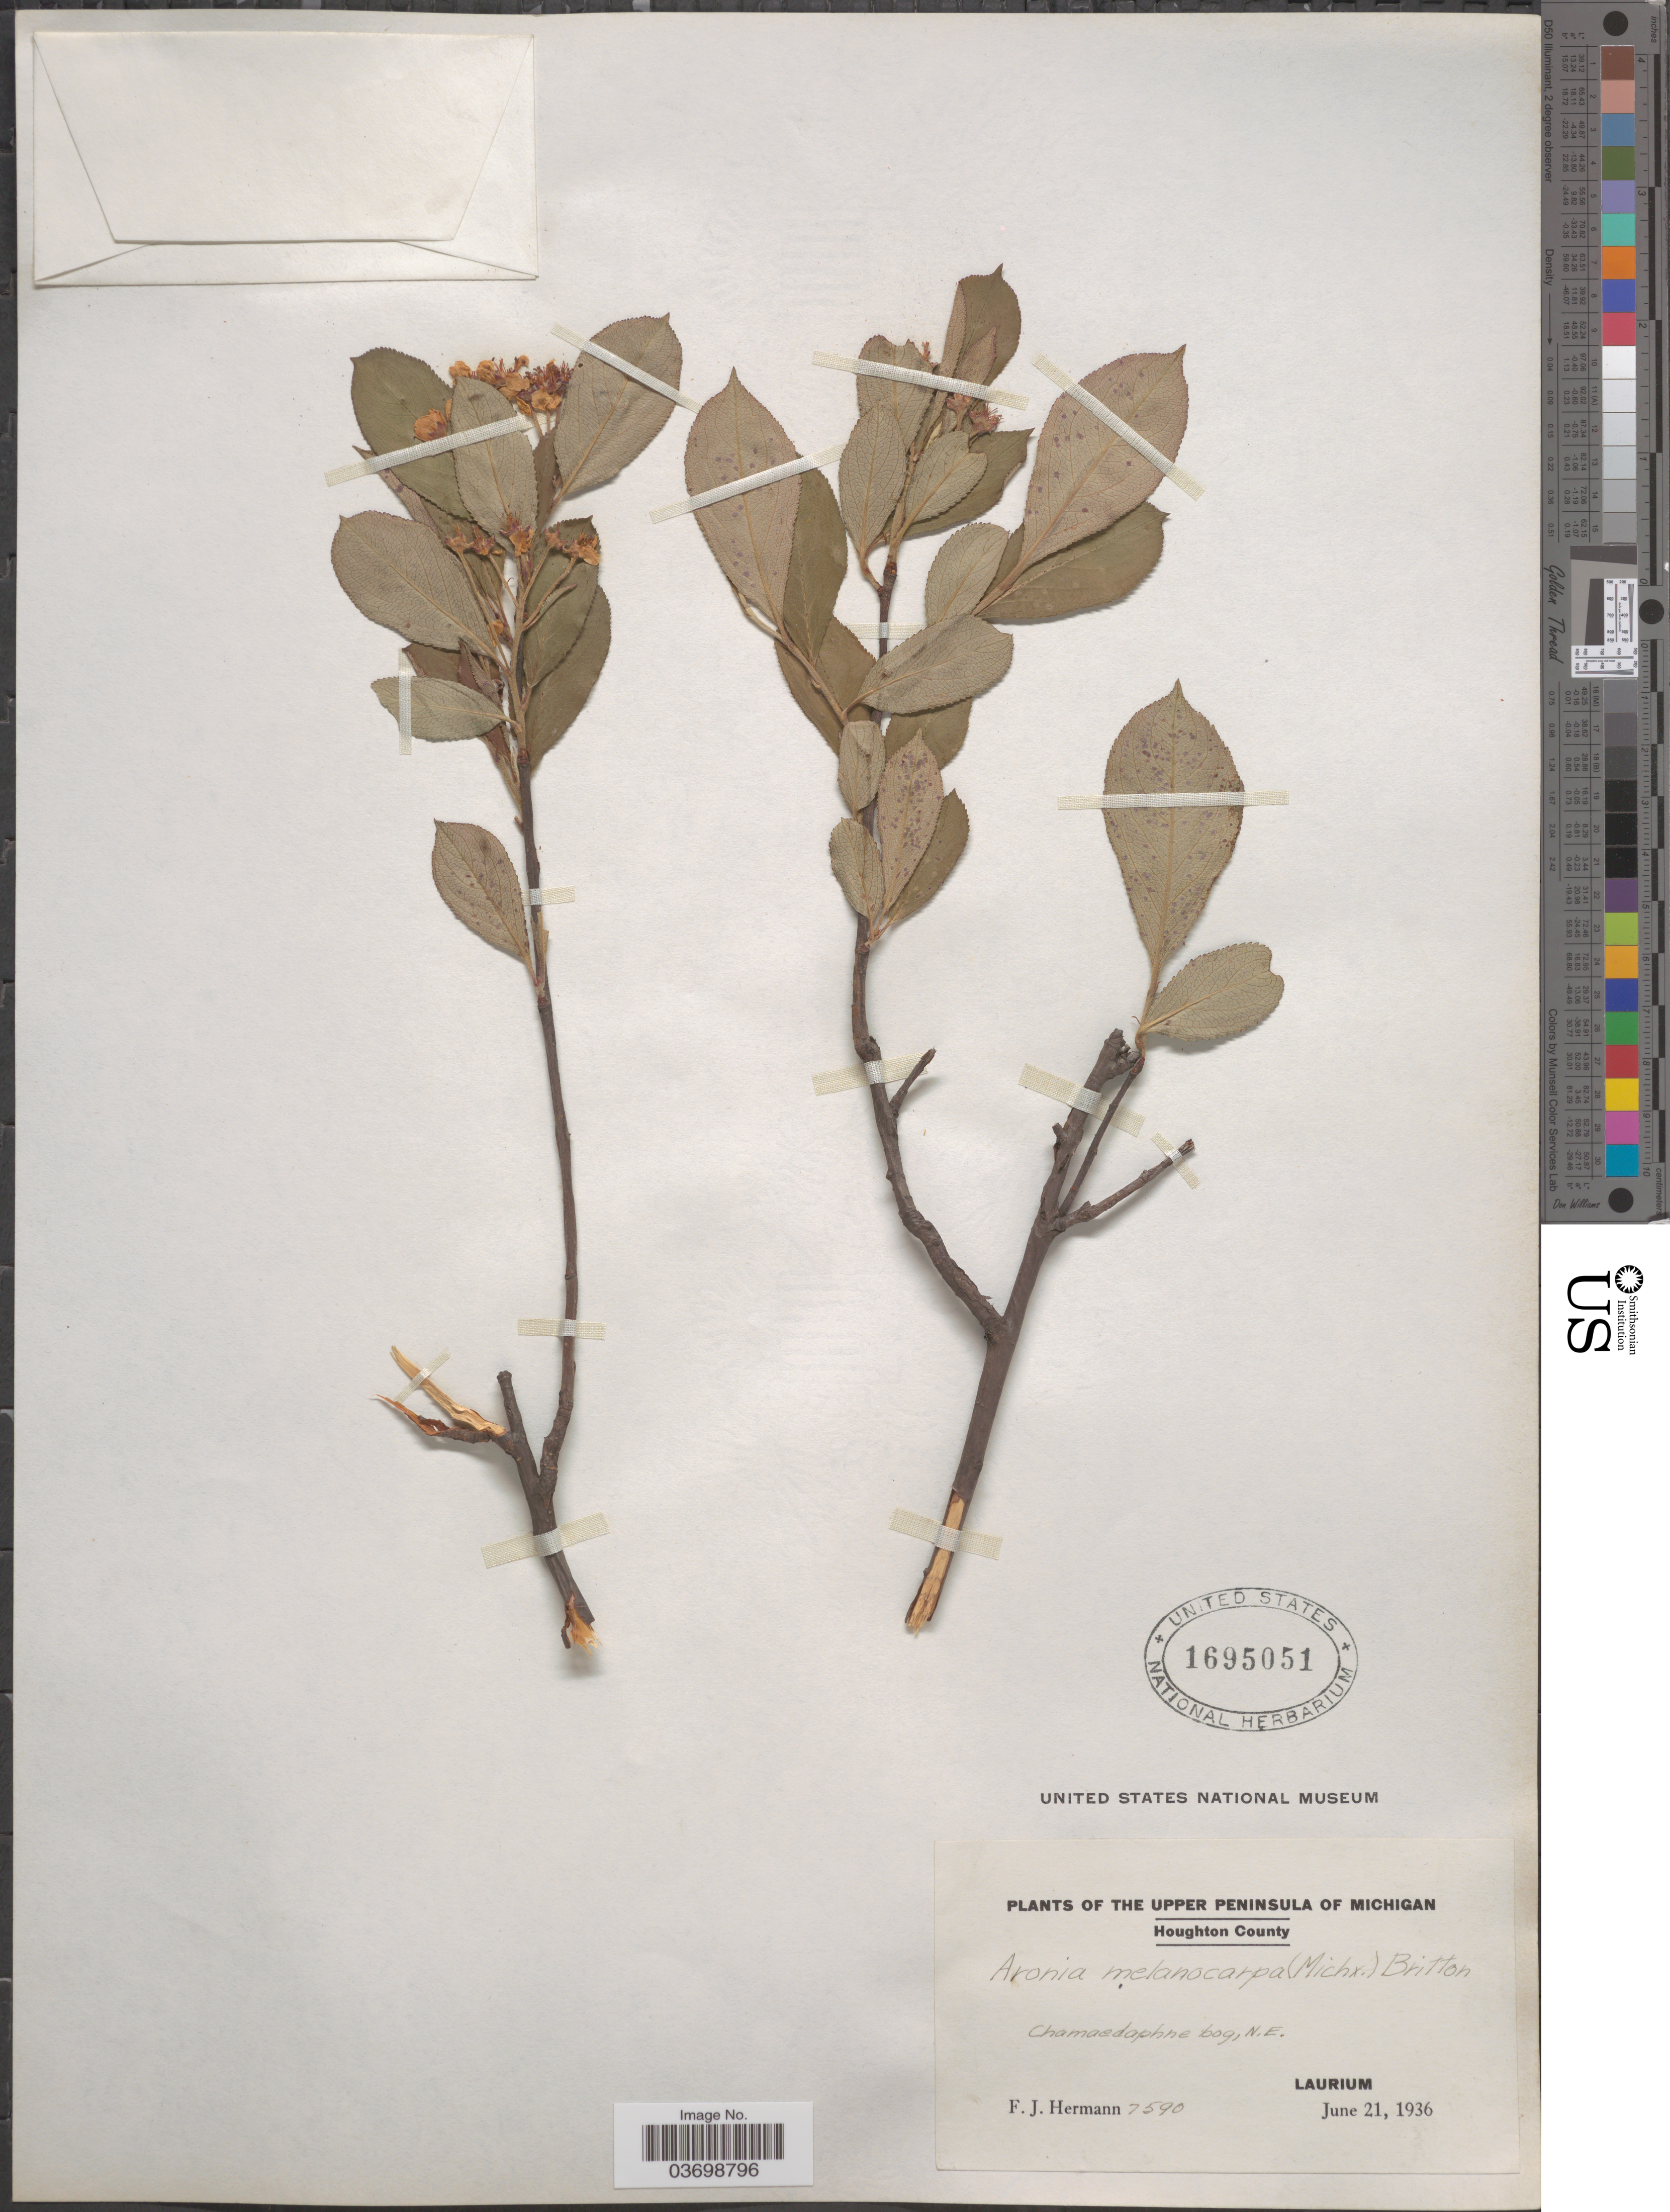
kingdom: Plantae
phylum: Tracheophyta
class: Magnoliopsida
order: Rosales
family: Rosaceae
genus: Aronia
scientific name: Aronia melanocarpa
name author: (Michx.) Elliott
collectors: F. J. Hermann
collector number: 7590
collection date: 1936-06-21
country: United States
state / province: Michigan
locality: The Upper Peninsula of Michigan, Houghton County. N.E. Laurium.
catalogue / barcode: US 1695051